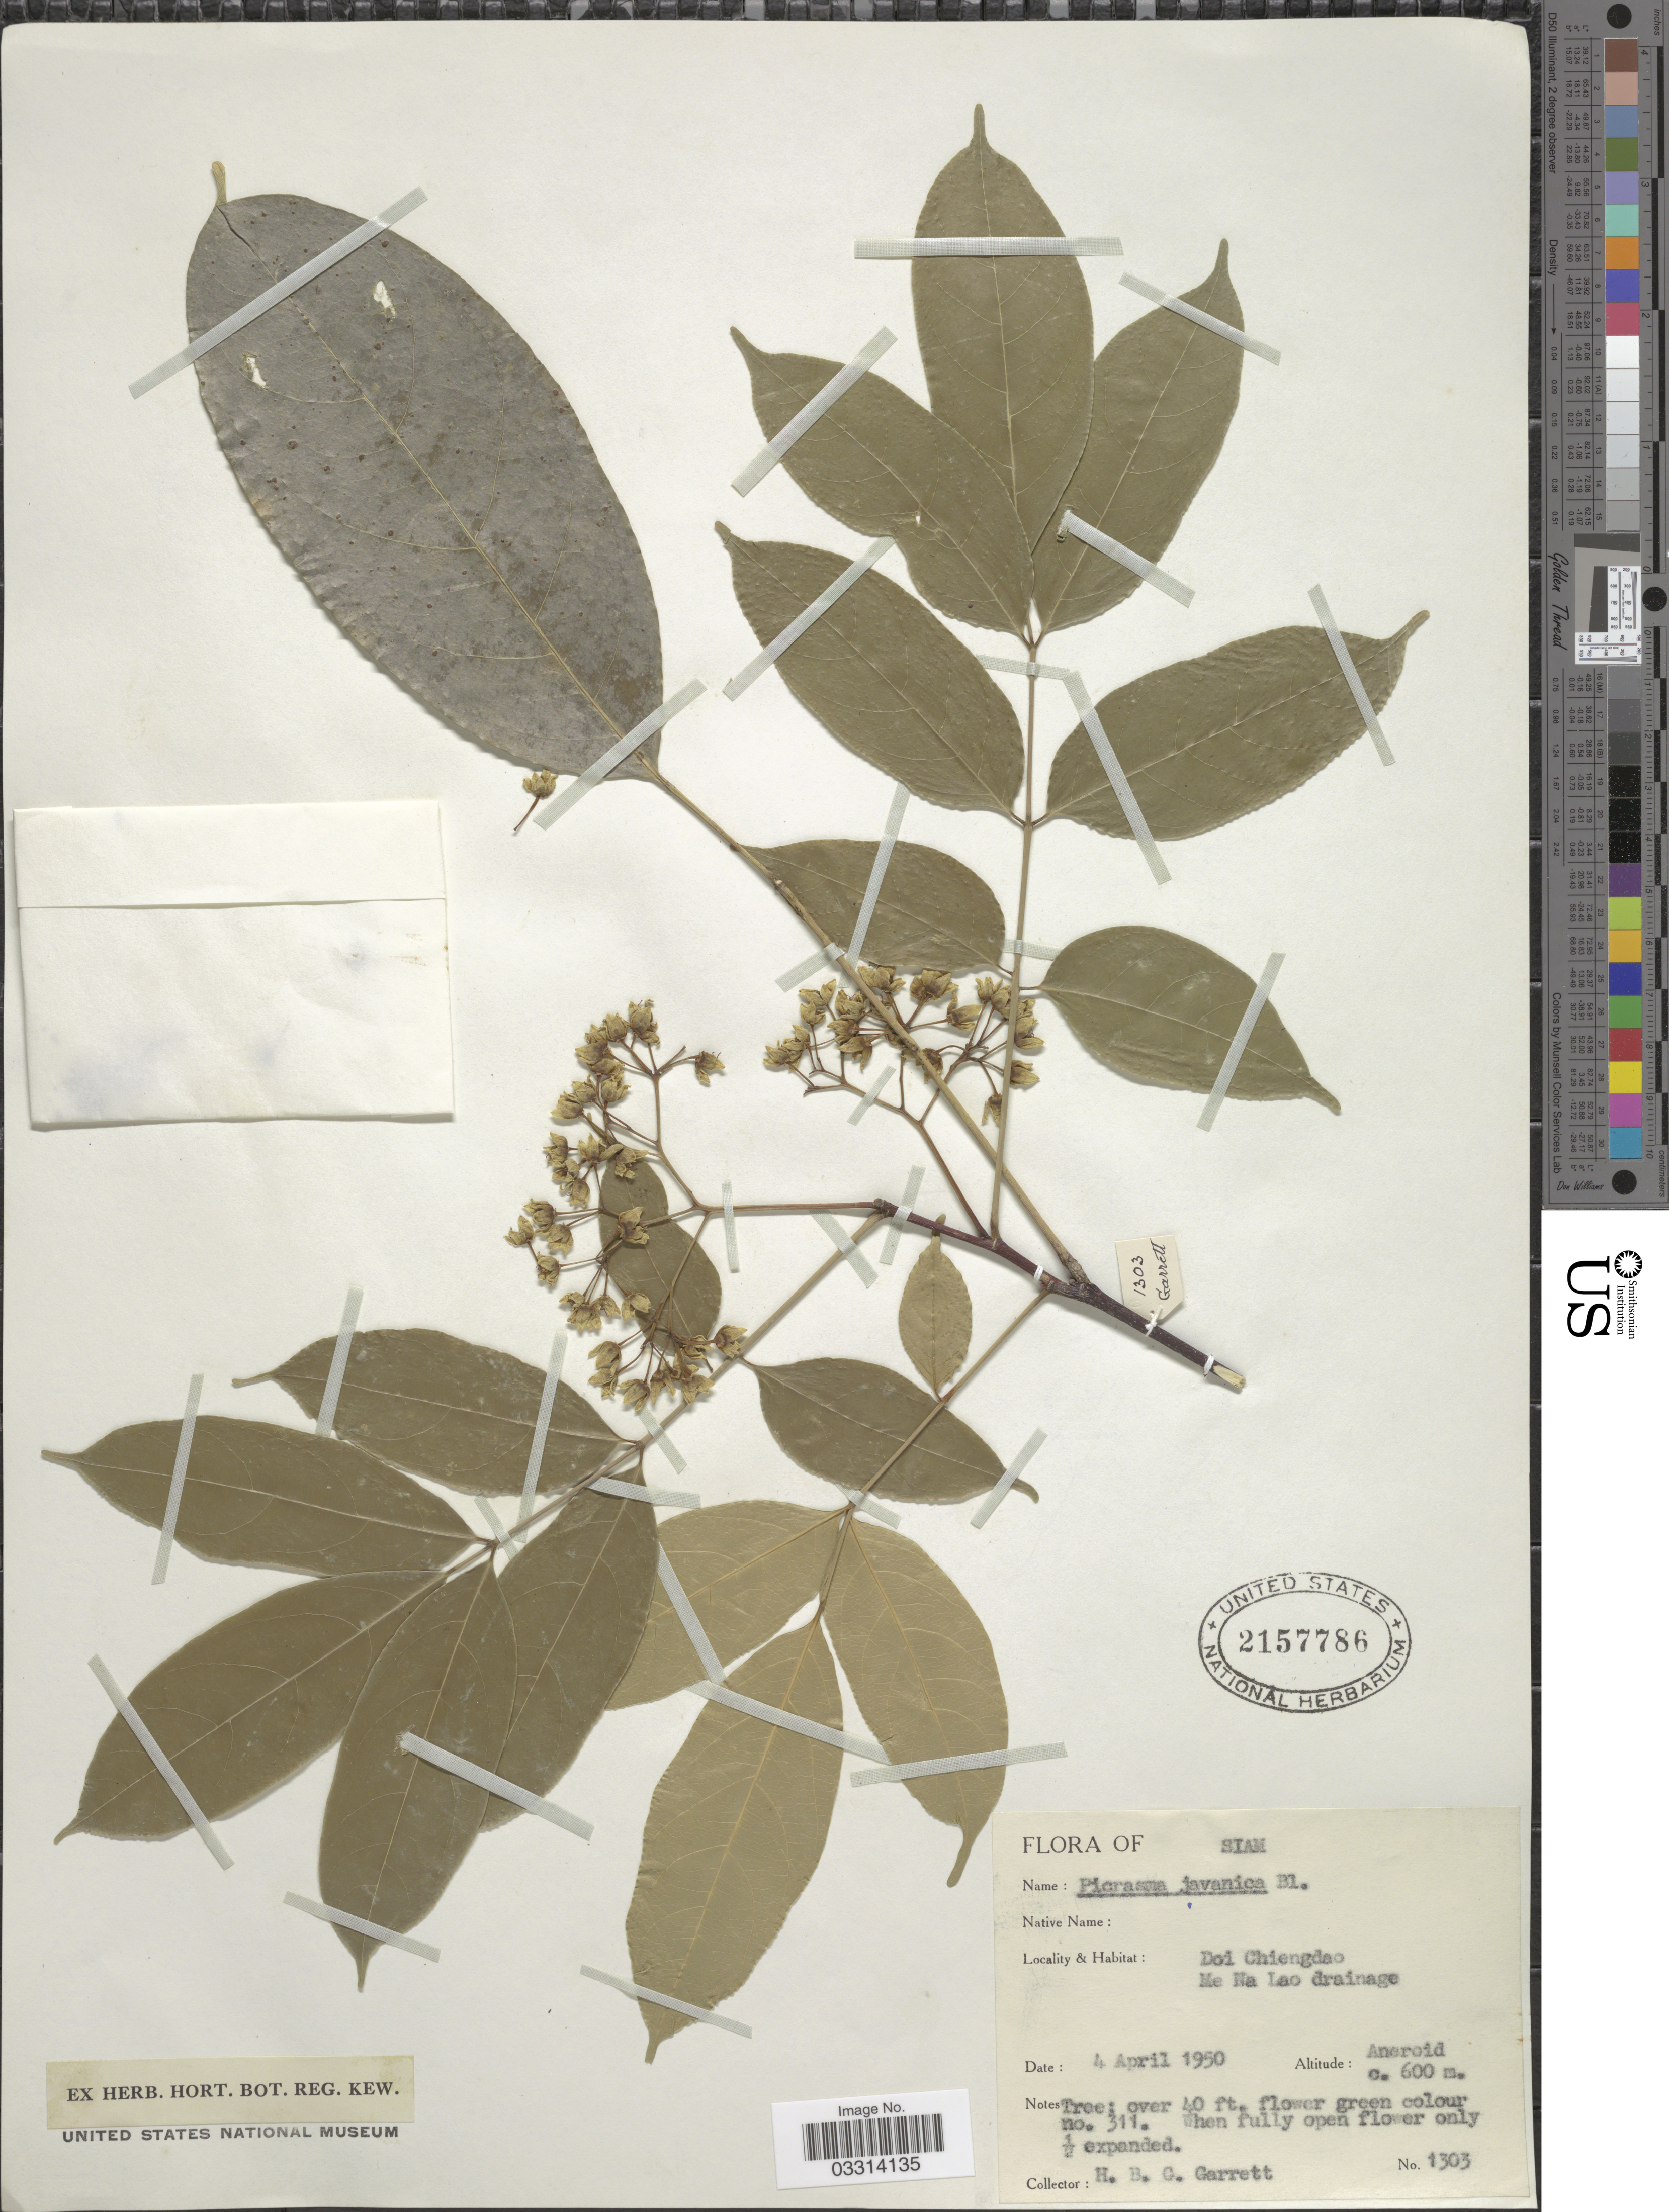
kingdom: Plantae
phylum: Tracheophyta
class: Magnoliopsida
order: Sapindales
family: Simaroubaceae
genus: Picrasma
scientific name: Picrasma javanica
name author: Blume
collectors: H. Garrett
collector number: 1303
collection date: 1950-04-04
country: Thailand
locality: Siam. Doi Chiengdao, Me Na Lao drainage.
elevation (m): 600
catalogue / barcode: US 2157786